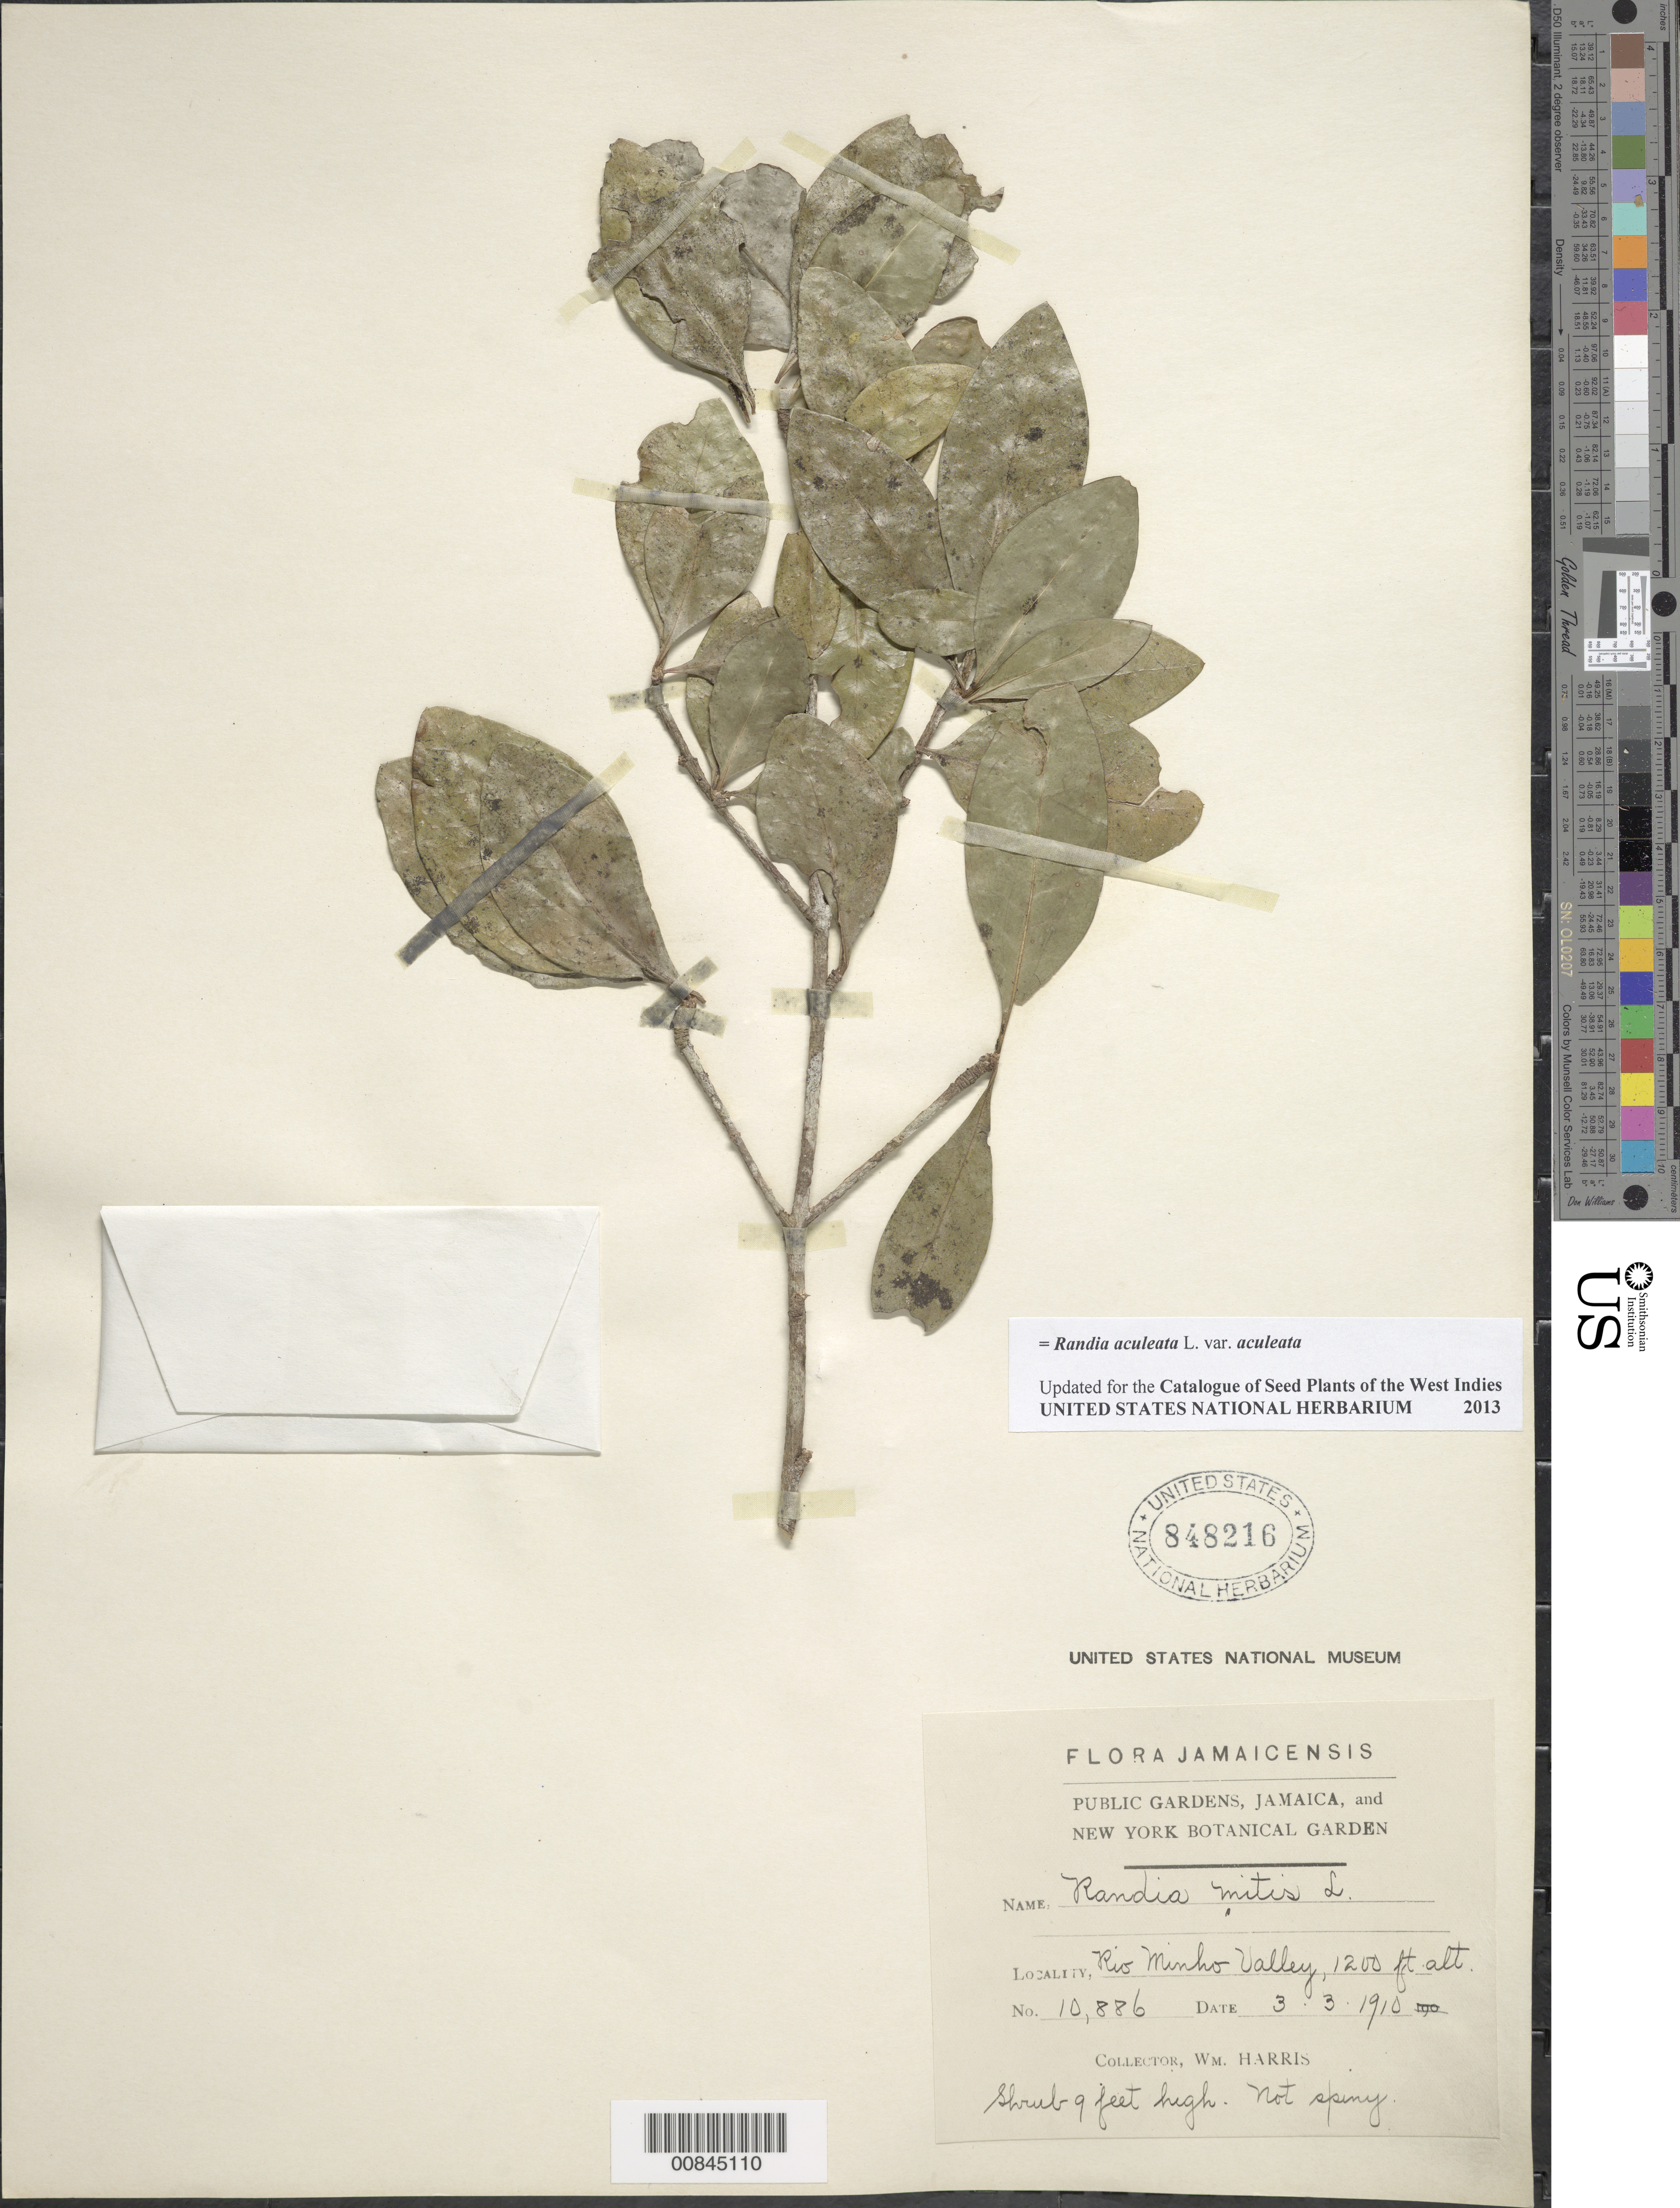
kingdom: Plantae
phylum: Tracheophyta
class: Magnoliopsida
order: Gentianales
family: Rubiaceae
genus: Randia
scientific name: Randia aculeata var. aculeata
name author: L.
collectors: W. H. Harris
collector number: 10886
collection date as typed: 03 Mar 1910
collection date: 1910-03-03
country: Jamaica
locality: Rio Minho Valley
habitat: Valley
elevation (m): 366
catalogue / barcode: US 848216